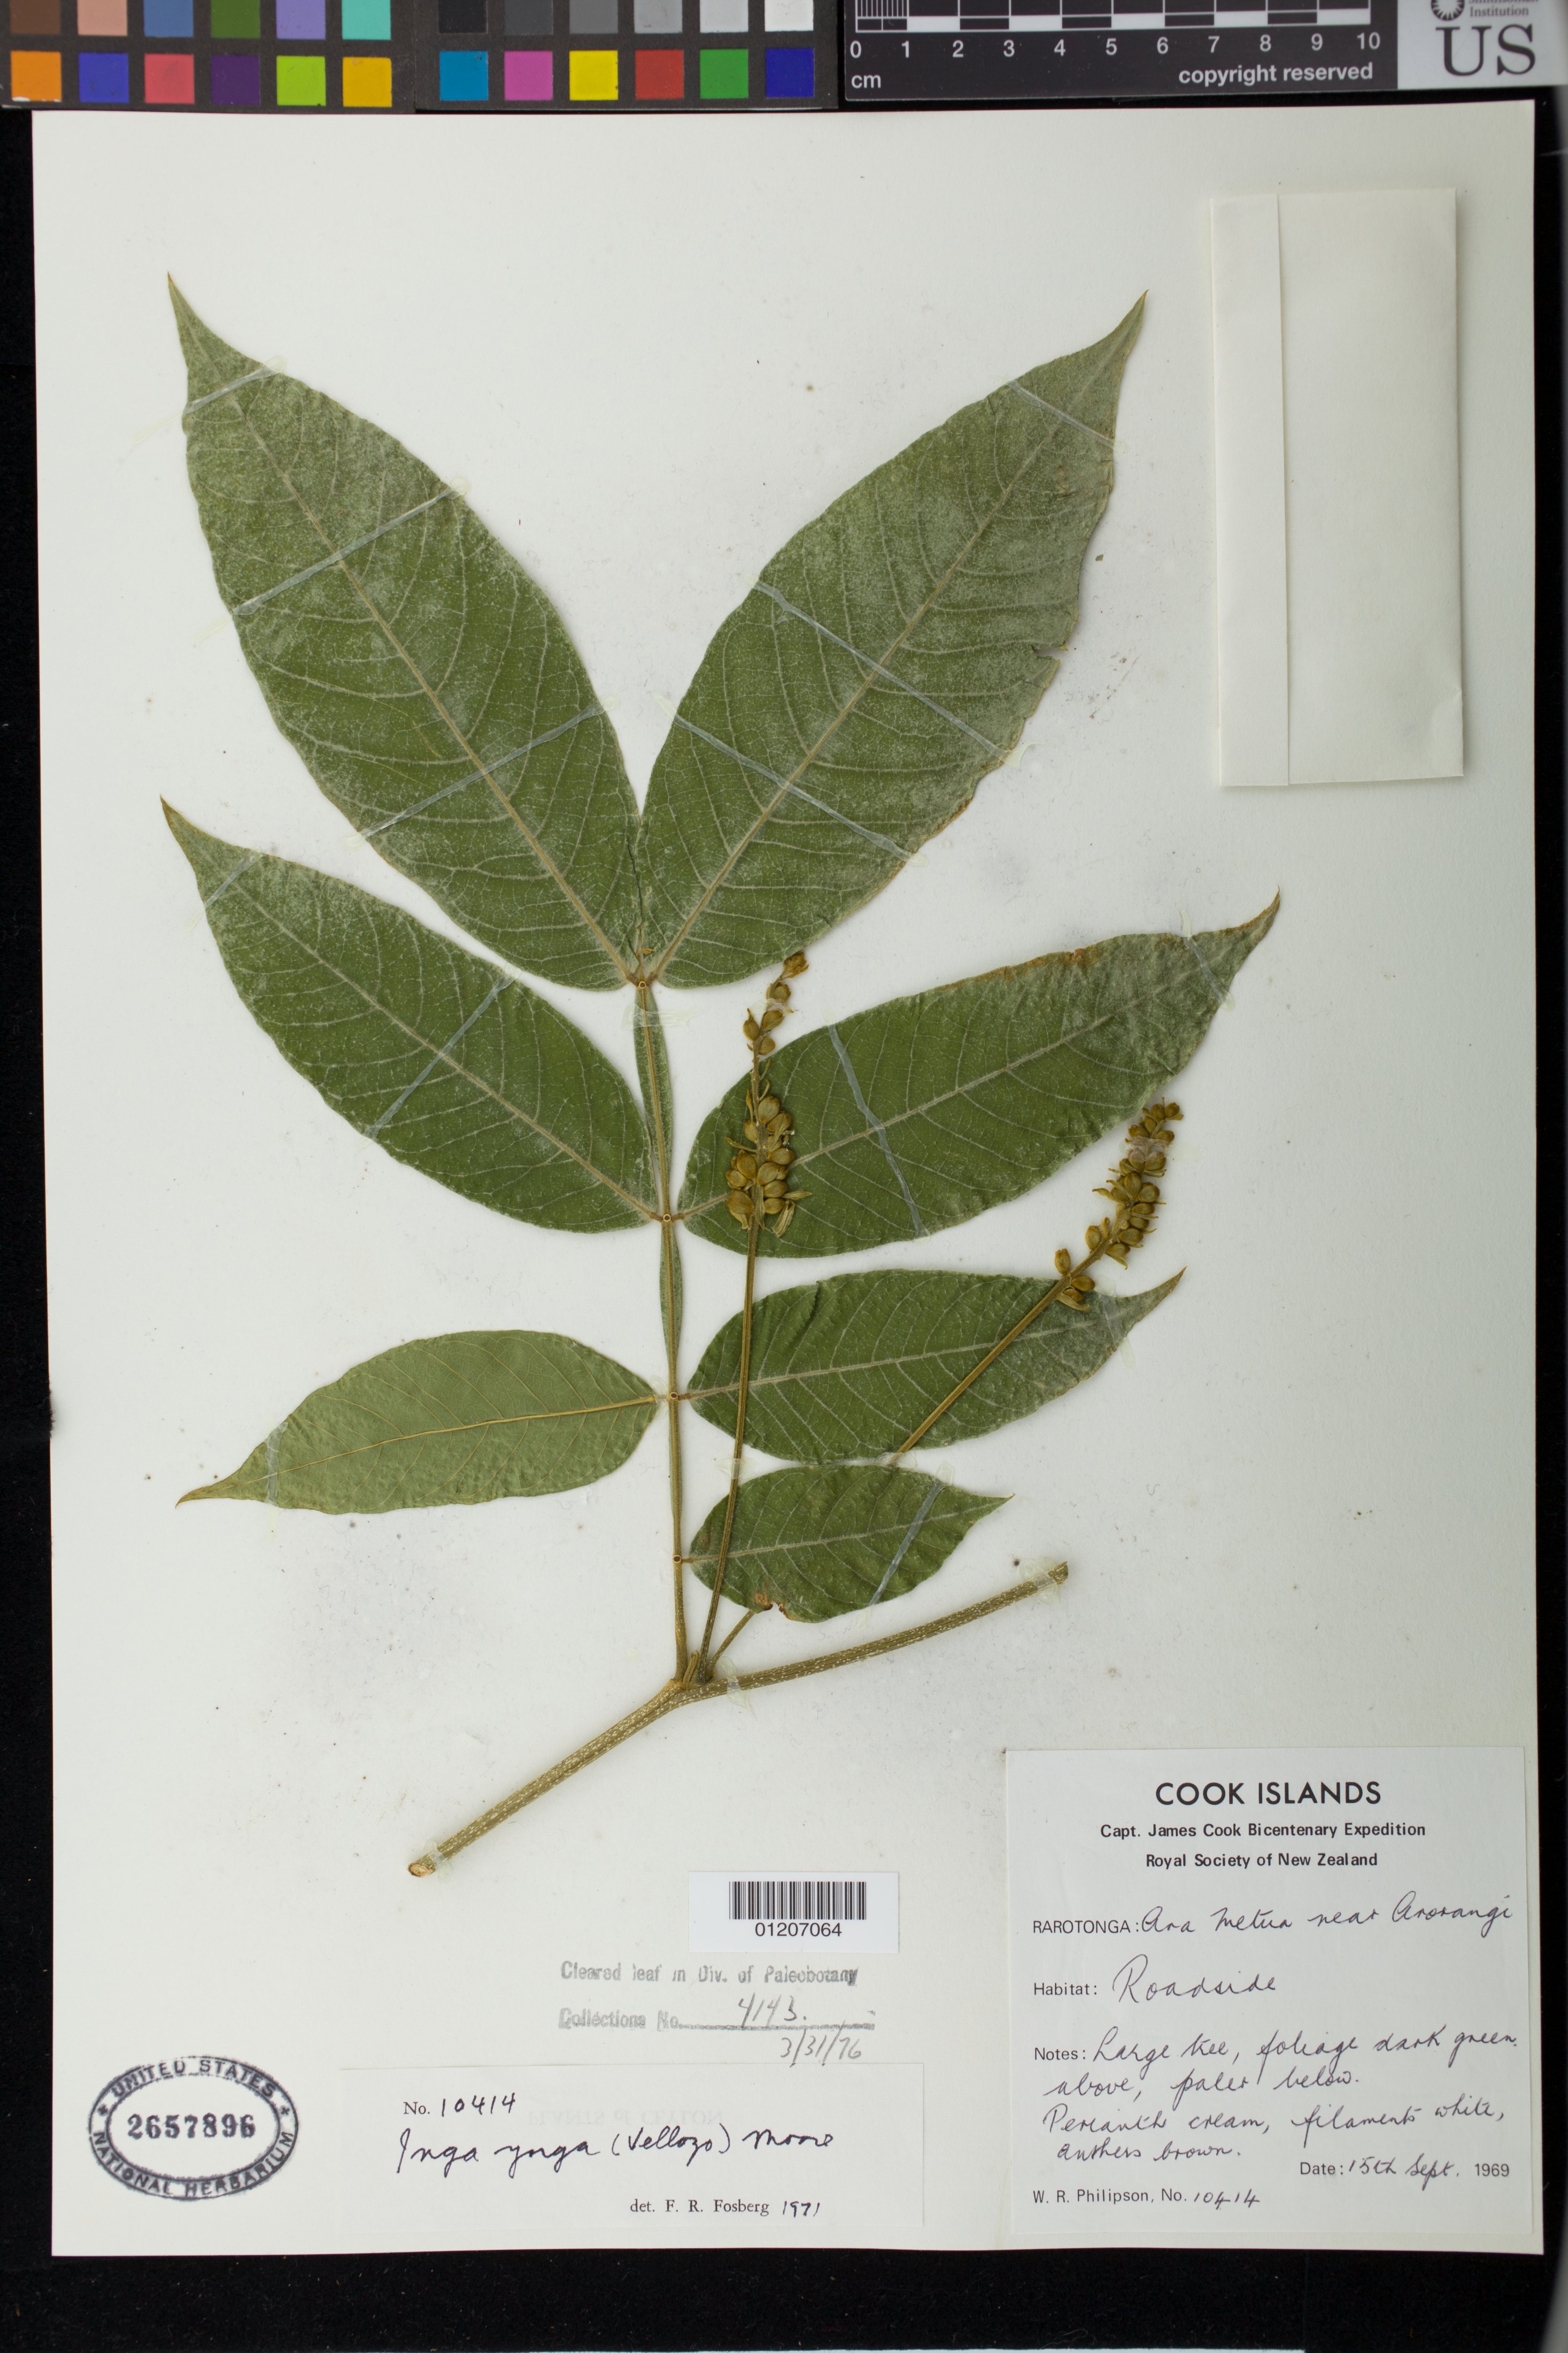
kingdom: Plantae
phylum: Tracheophyta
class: Magnoliopsida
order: Fabales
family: Fabaceae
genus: Inga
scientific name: Inga ynga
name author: (Vell.) J.W. Moore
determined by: Fosberg, F. R.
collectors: W. R. Philipson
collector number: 10414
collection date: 1969-09-15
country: Cook Islands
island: Rarotonga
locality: Ara Metua near Arorangi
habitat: Roadside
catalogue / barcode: US 2657896